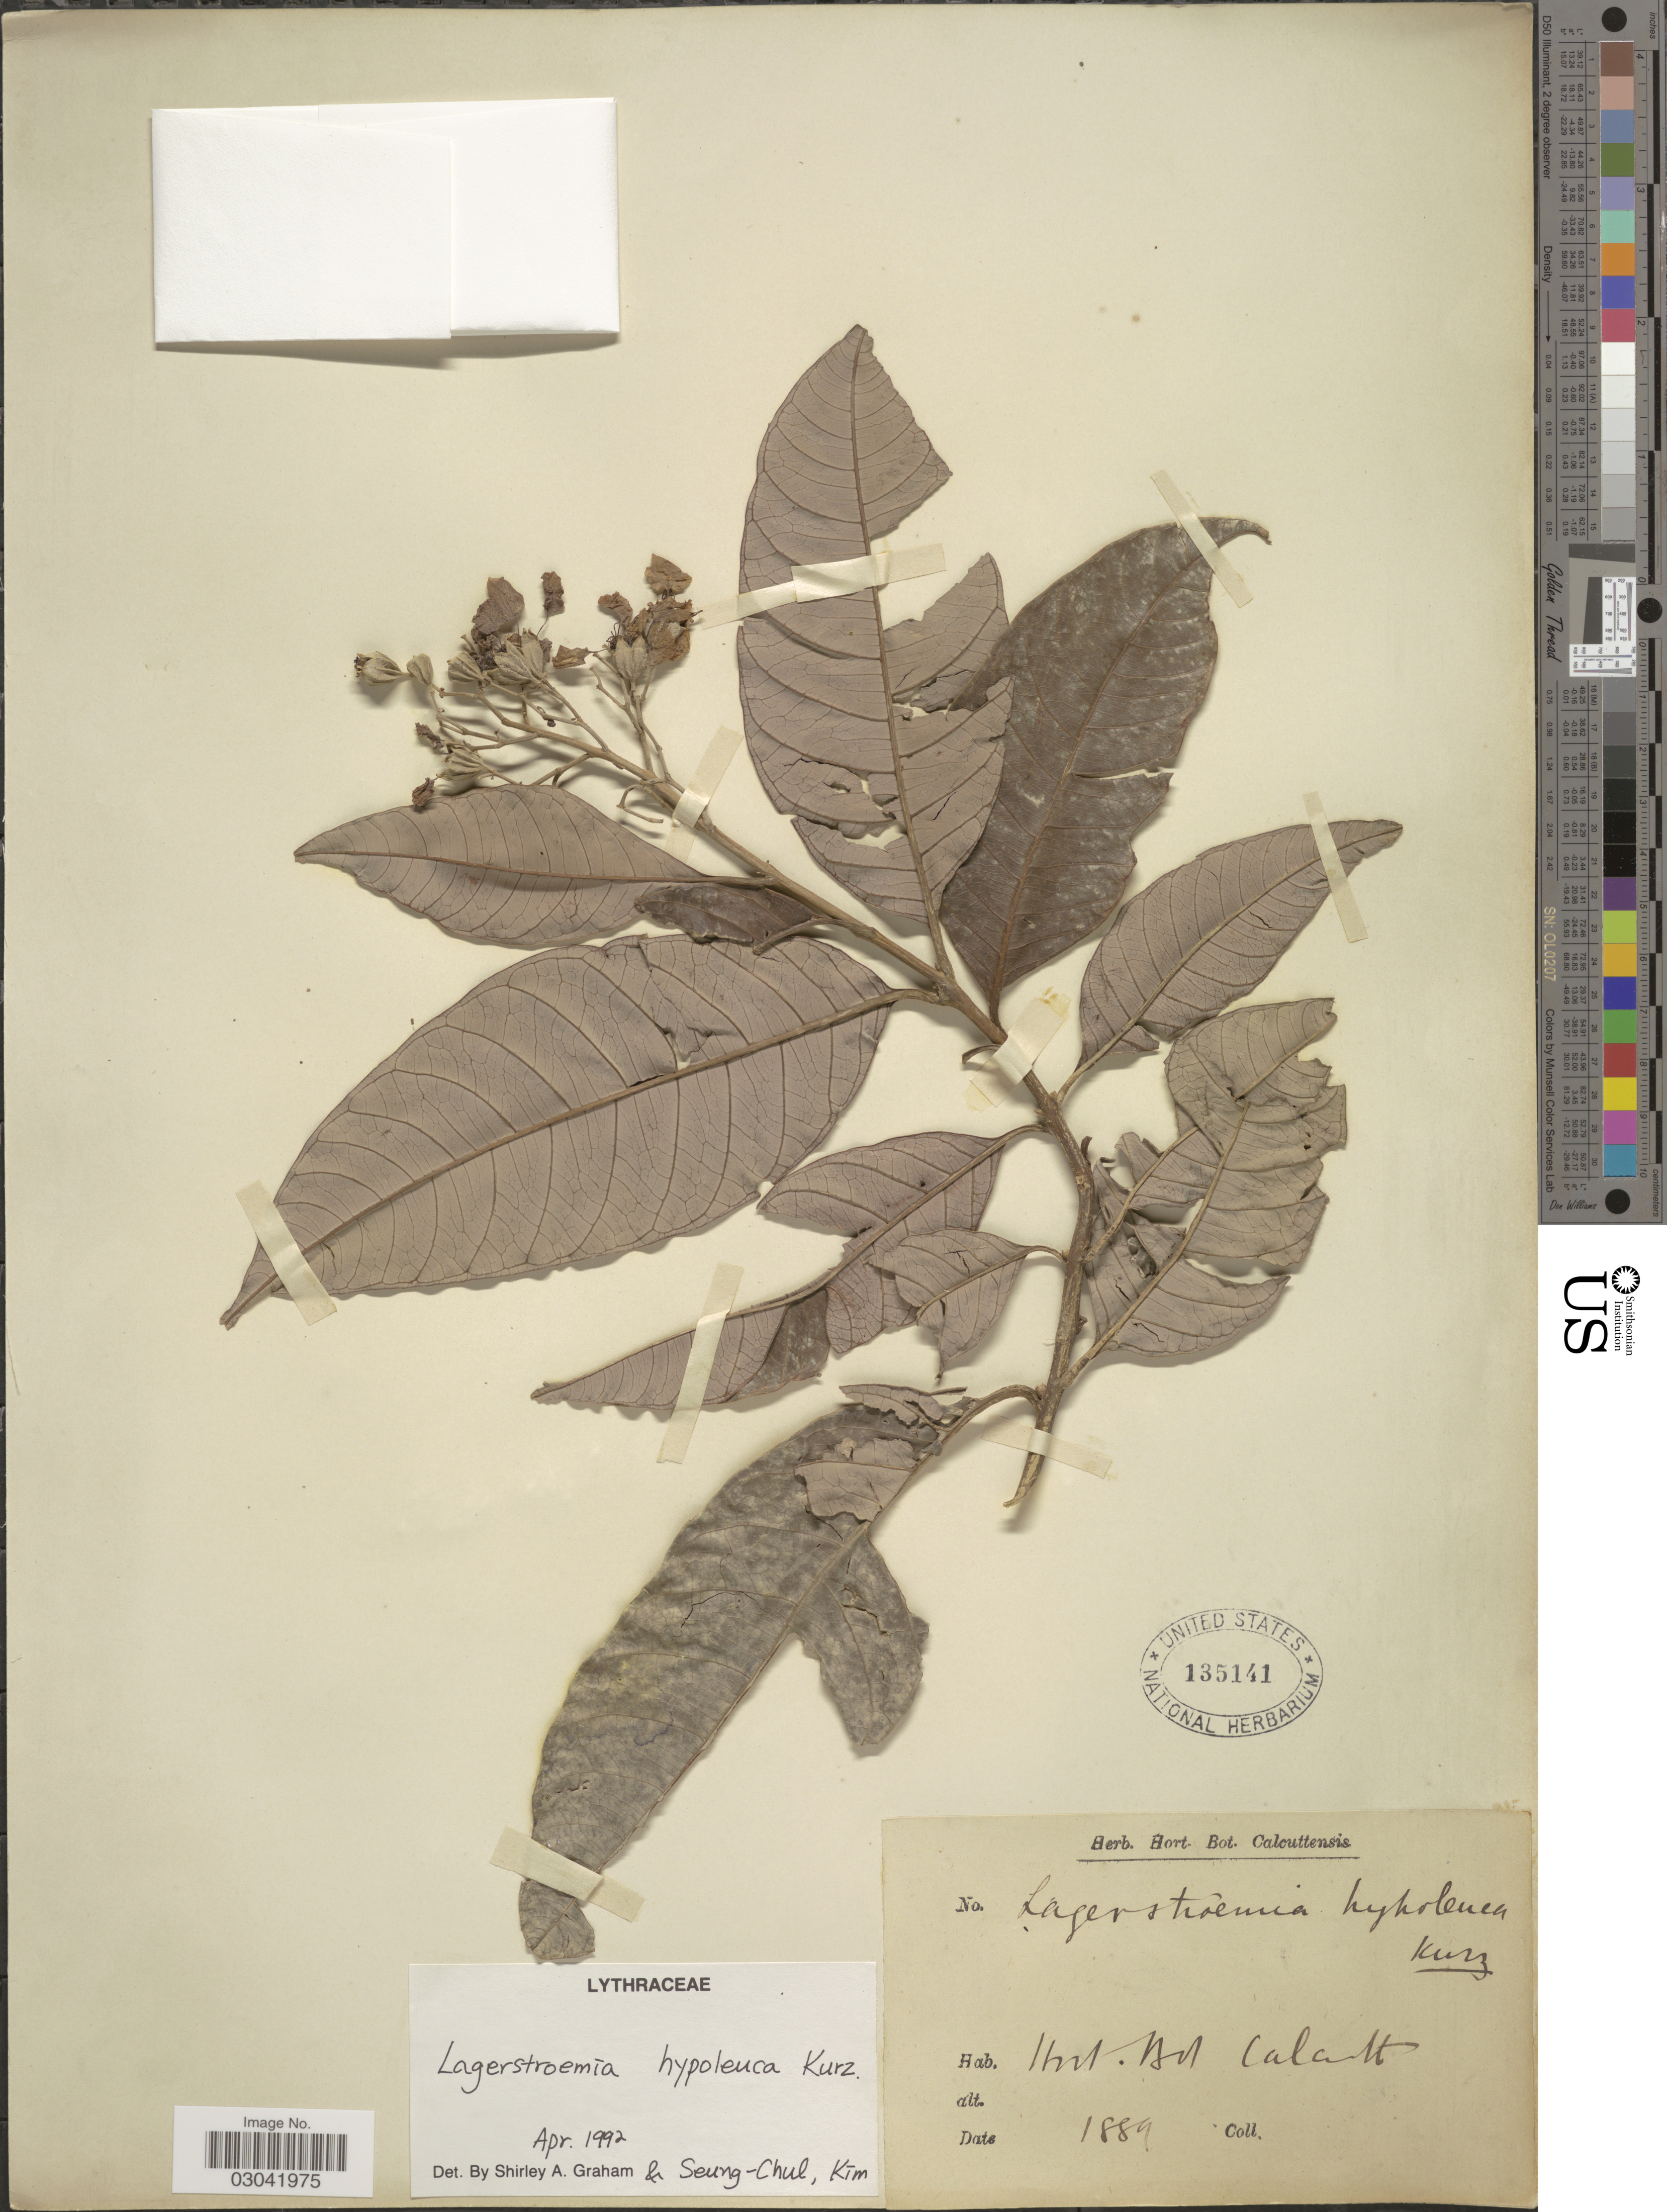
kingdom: Plantae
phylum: Tracheophyta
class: Magnoliopsida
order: Myrtales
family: Lythraceae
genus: Lagerstroemia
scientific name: Lagerstroemia hypoleuca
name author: Kurz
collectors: ex Herb. Hort. Bot. Calcuttensis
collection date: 1889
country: India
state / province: West Bengal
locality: Hort. Bot. Calcutt.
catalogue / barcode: US 135141